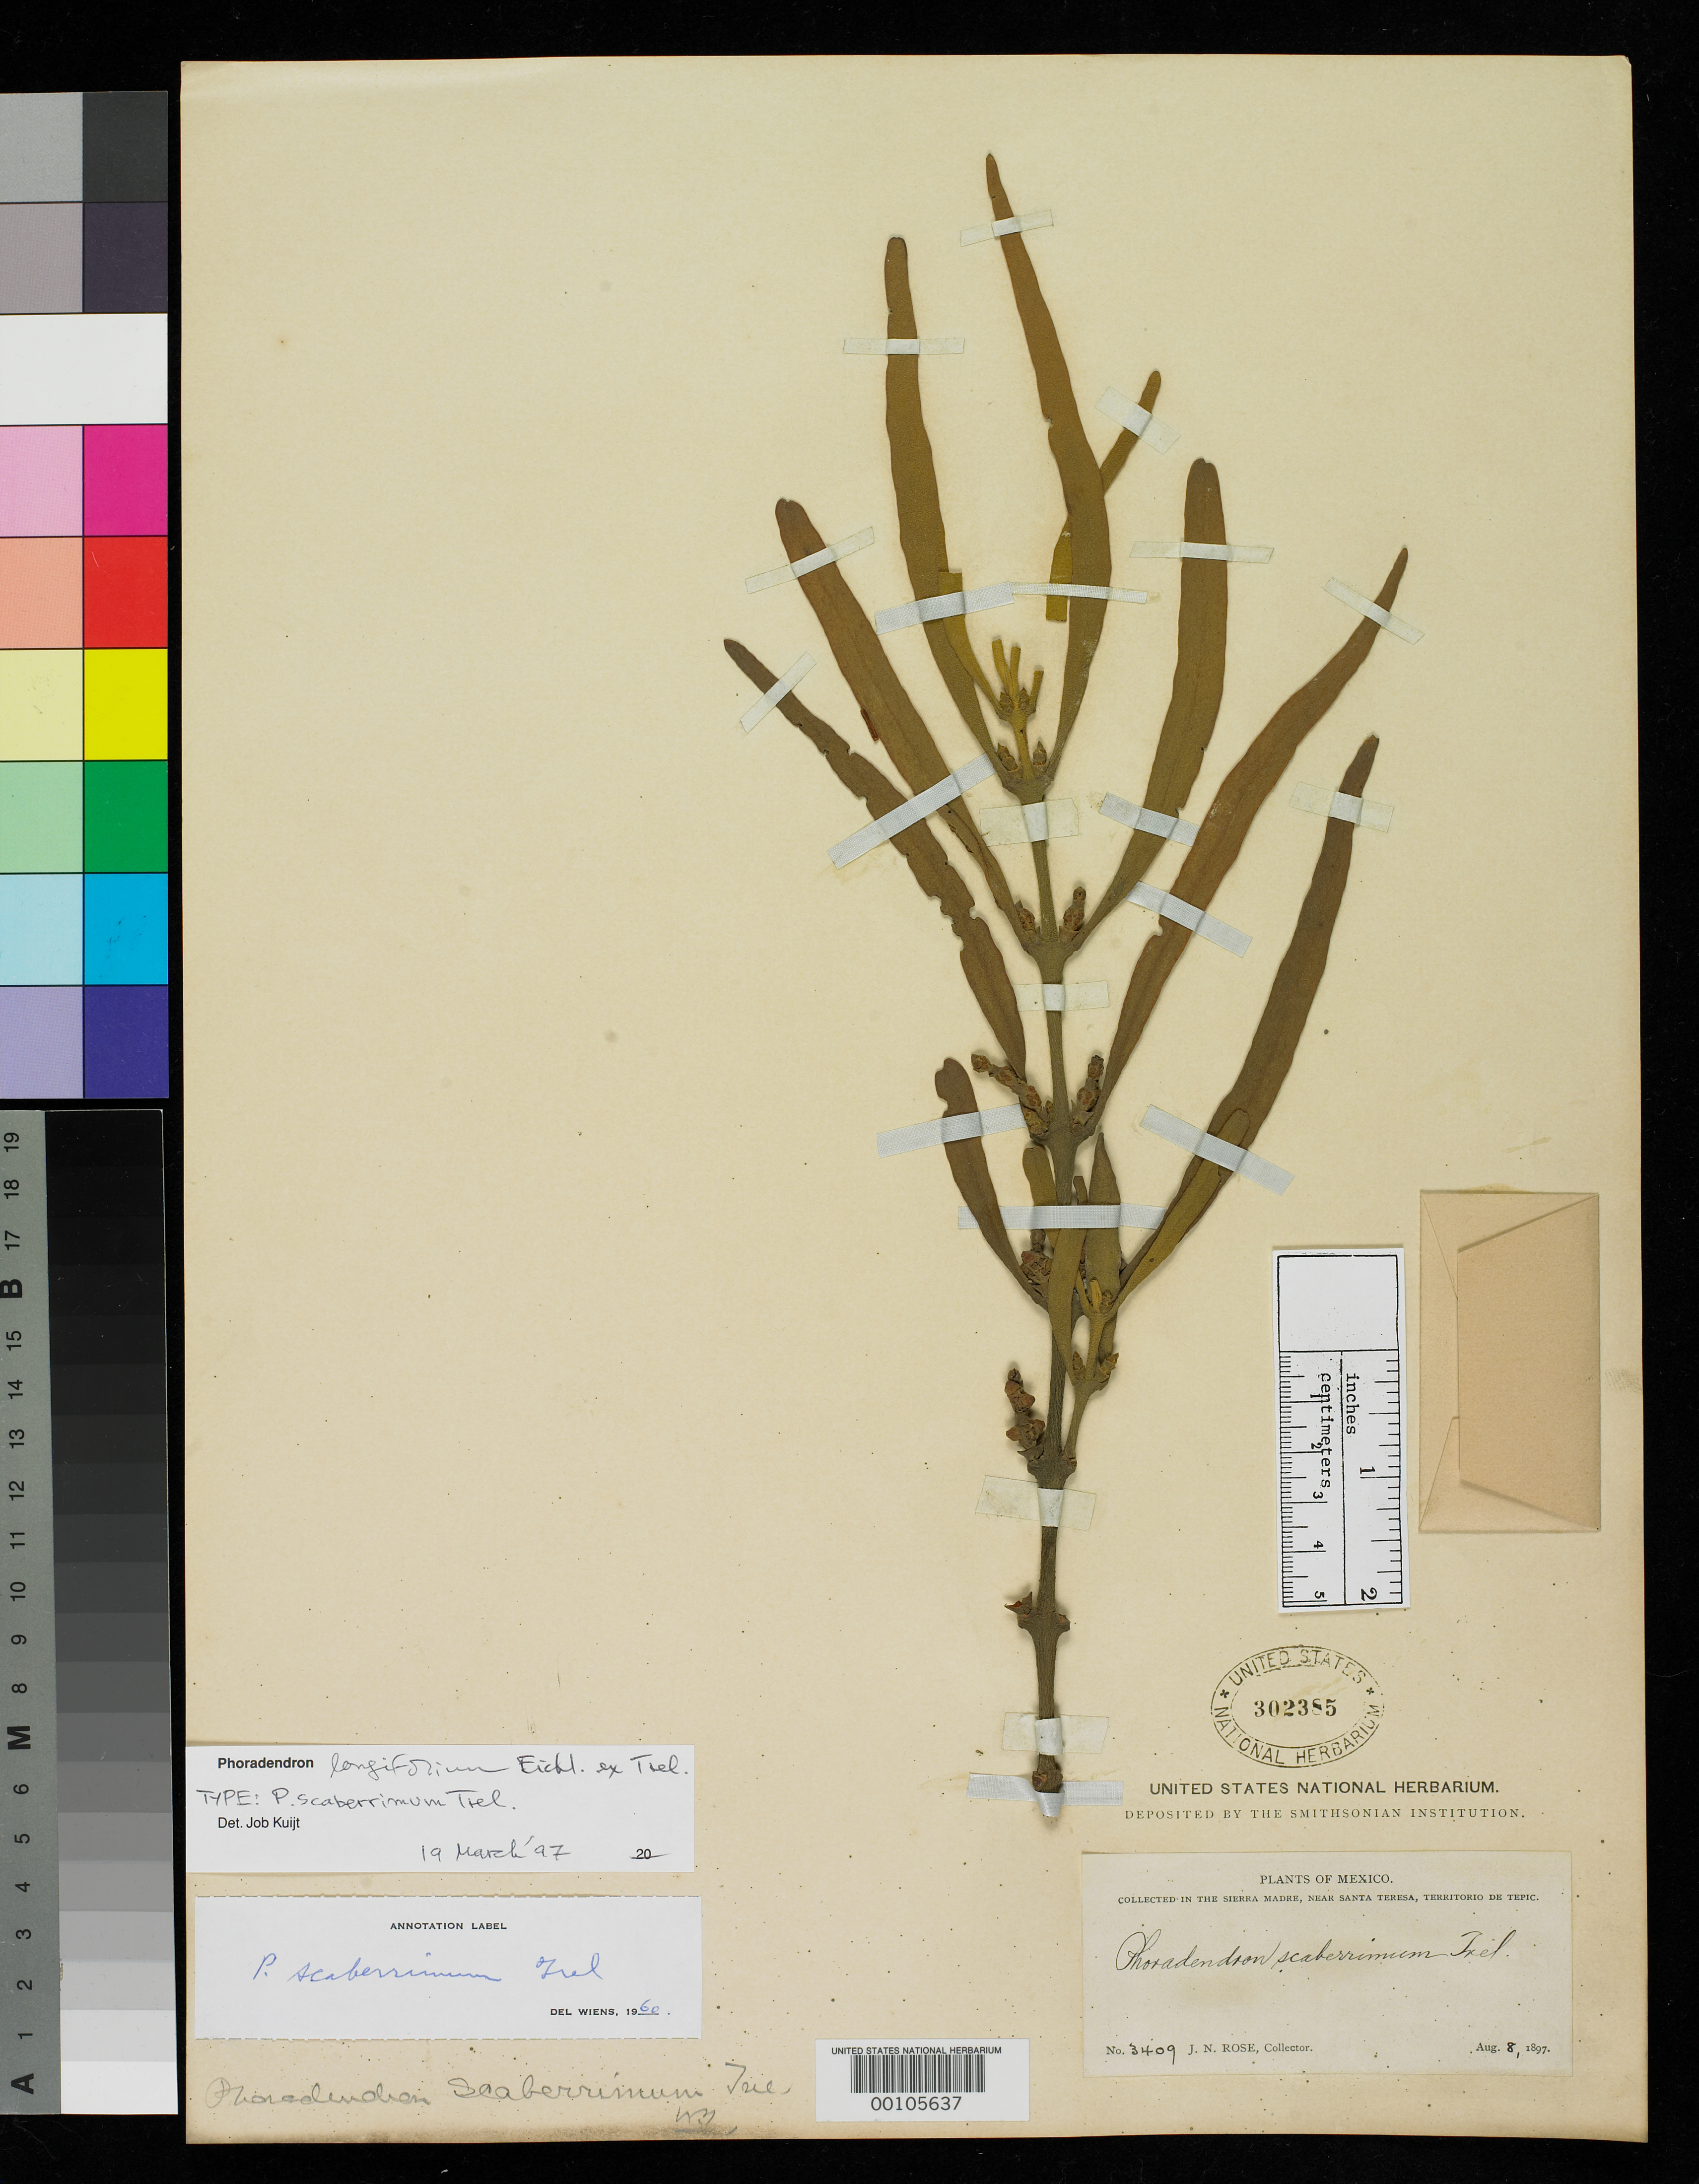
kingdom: Plantae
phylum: Tracheophyta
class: Magnoliopsida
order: Santalales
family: Viscaceae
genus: Phoradendron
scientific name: Phoradendron scaberrimum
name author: Trel.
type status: Isotype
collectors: J. N. Rose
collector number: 3409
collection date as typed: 08 Aug 1897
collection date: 1897-08-08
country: Mexico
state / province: Nayarit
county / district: Tepic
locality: Santa Teresa.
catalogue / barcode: US 302385